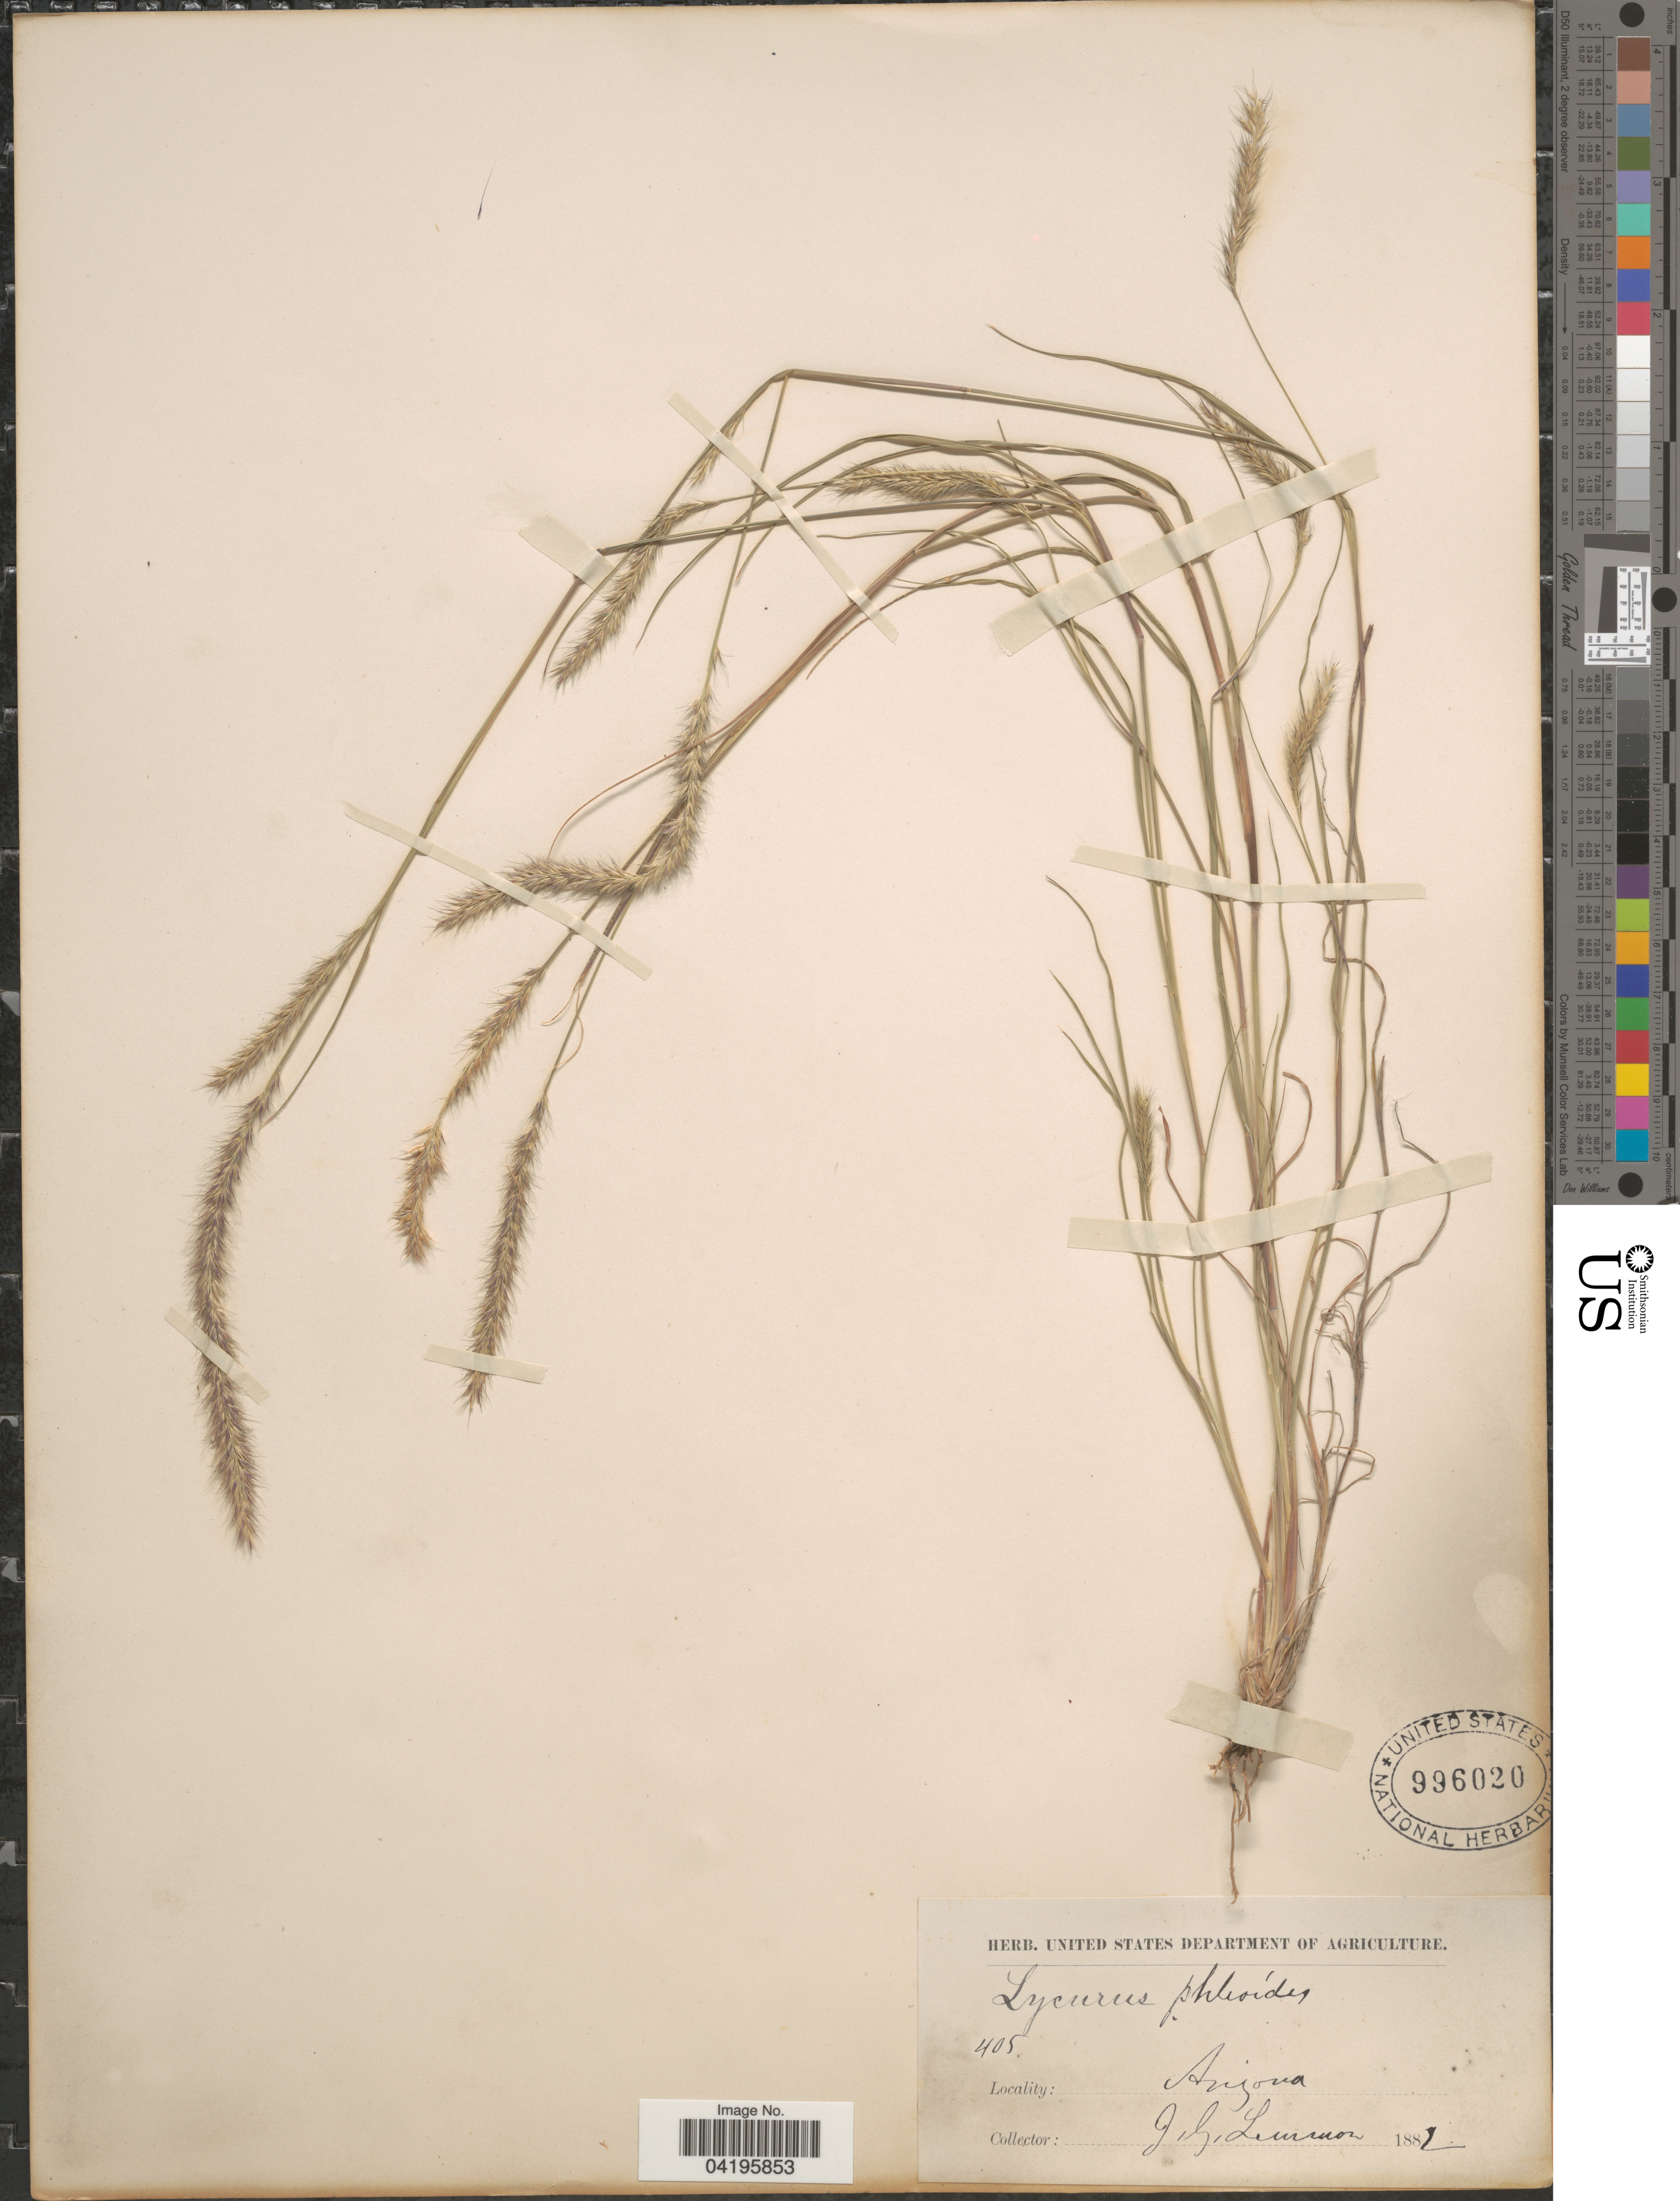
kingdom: Plantae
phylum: Tracheophyta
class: Liliopsida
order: Poales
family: Poaceae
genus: Muhlenbergia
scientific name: Muhlenbergia phleoides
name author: (Kunth) Columbus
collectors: J. Lemmon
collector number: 405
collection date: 1882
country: United States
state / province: Arizona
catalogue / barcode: US 996020